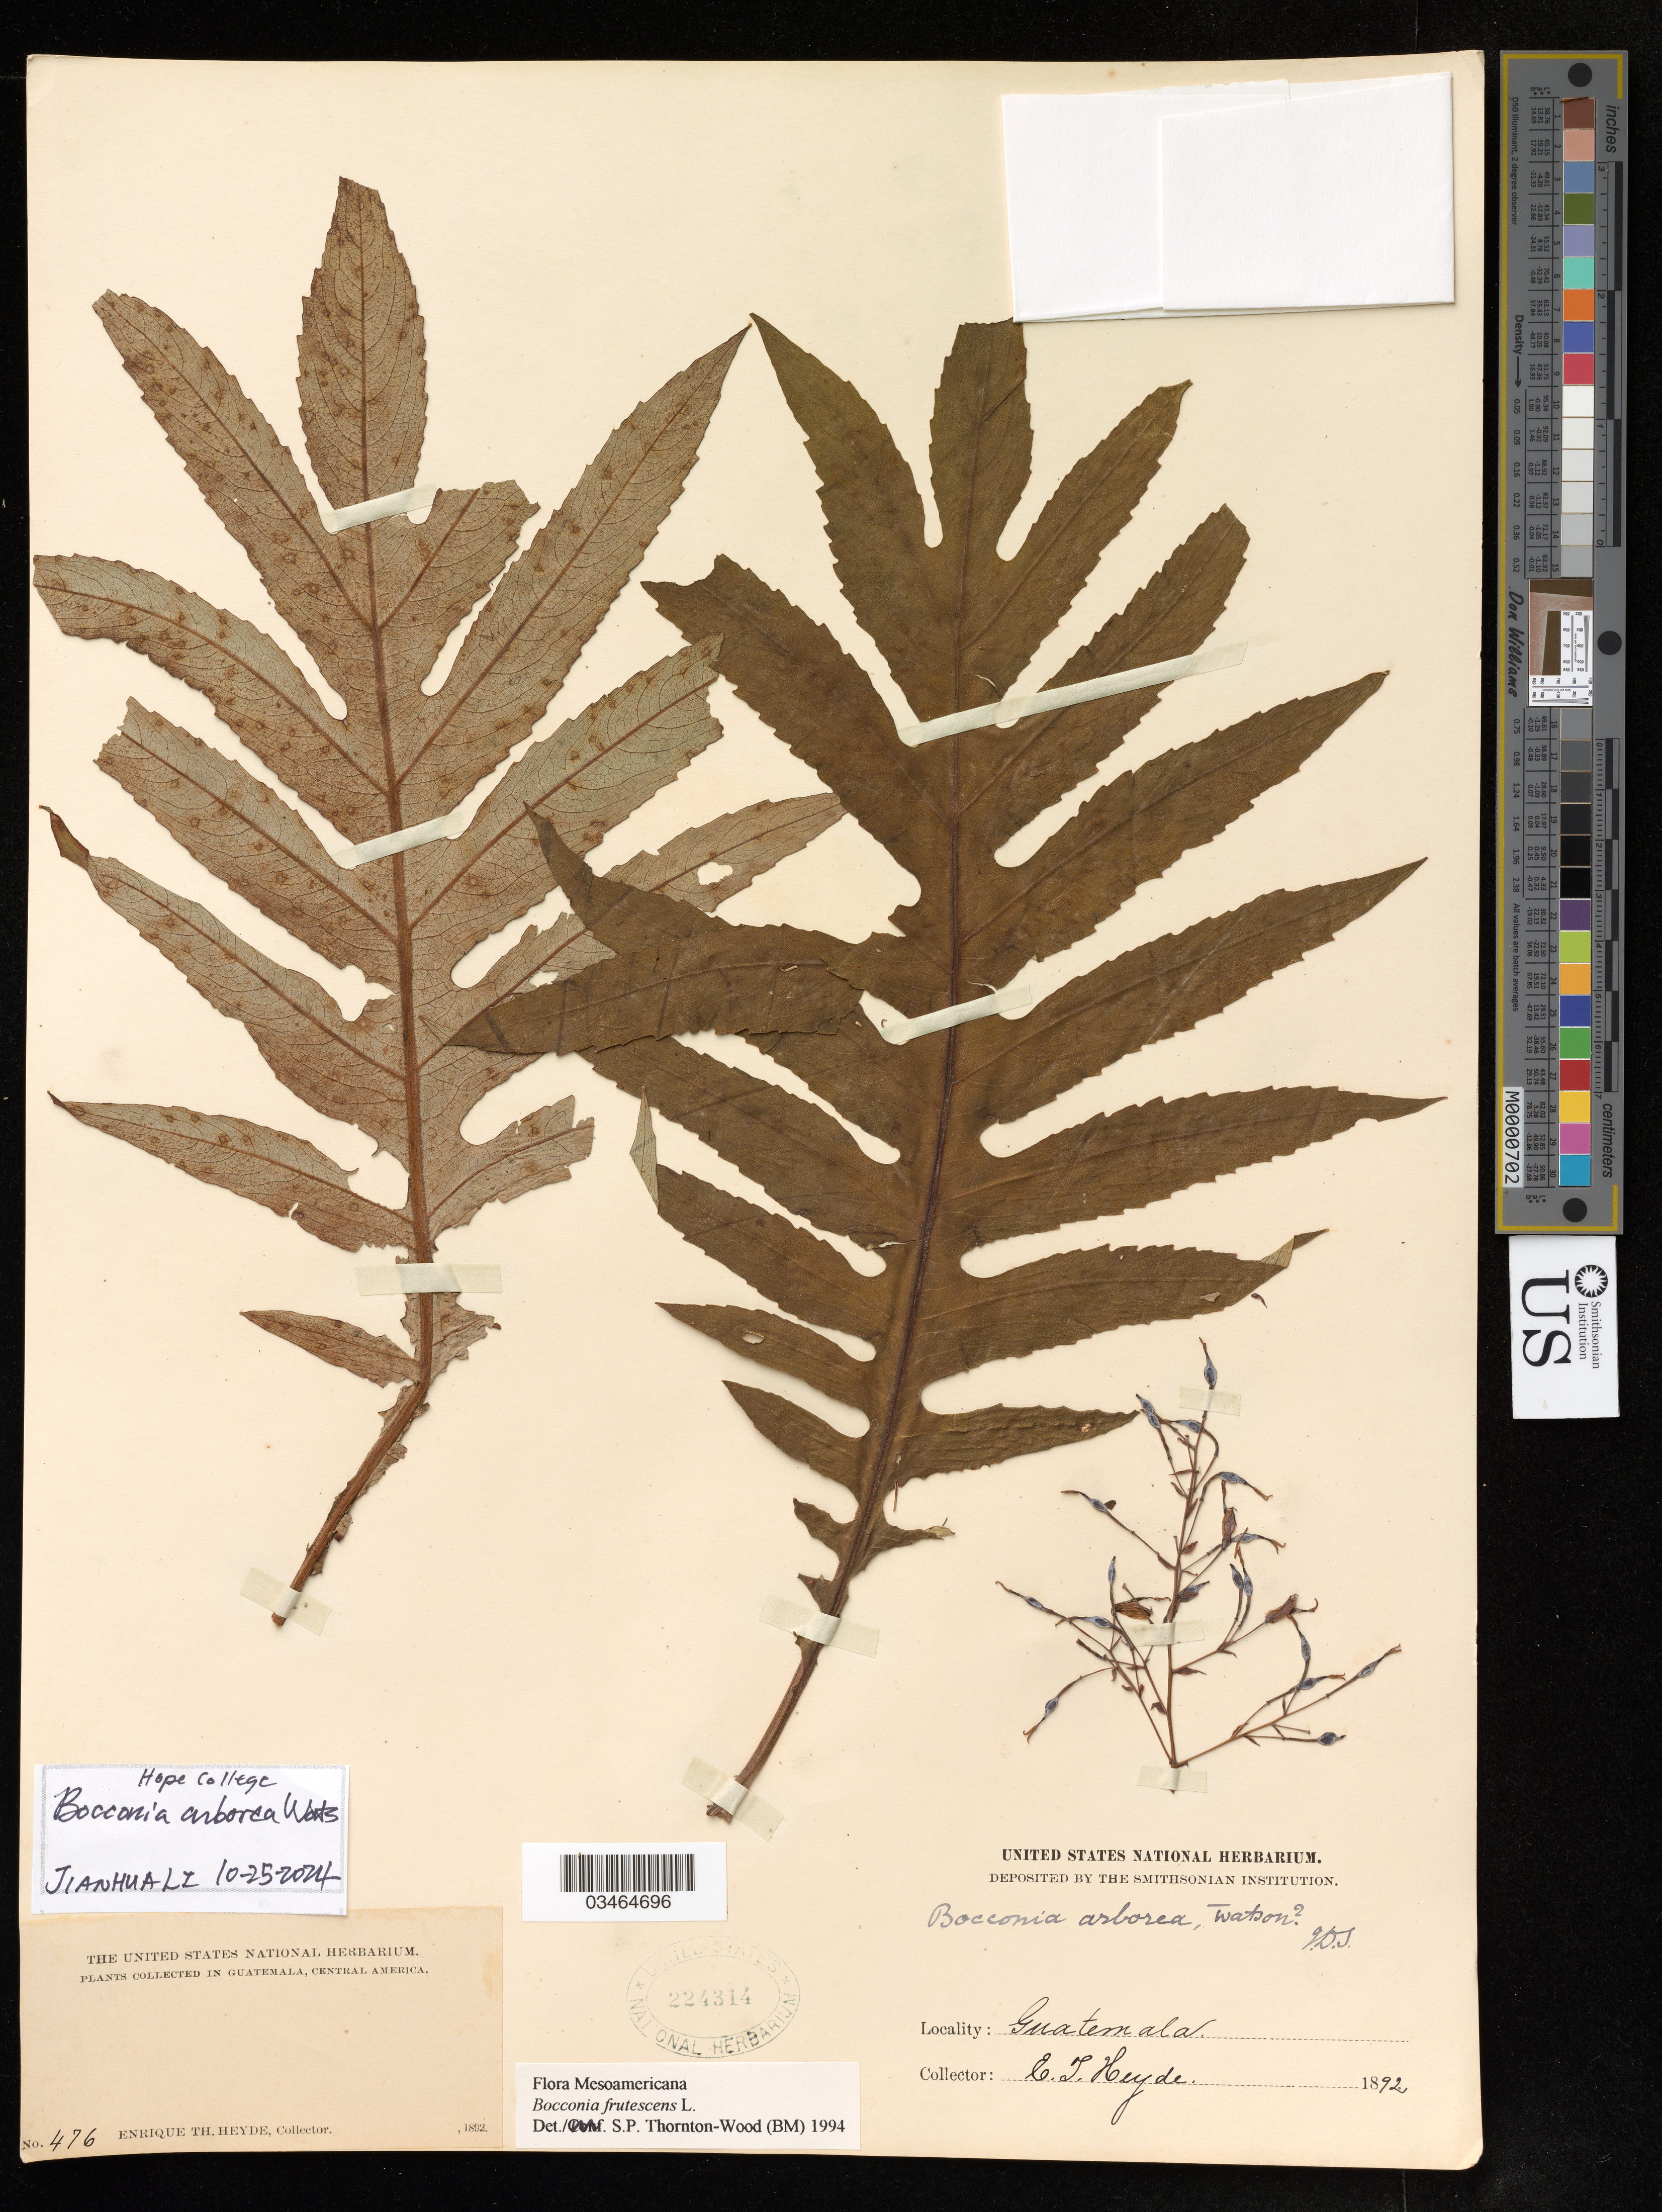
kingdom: Plantae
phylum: Tracheophyta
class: Magnoliopsida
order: Ranunculales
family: Papaveraceae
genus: Bocconia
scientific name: Bocconia arborea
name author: S. Watson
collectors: E. Heyde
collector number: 476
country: Guatemala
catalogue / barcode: US 224314